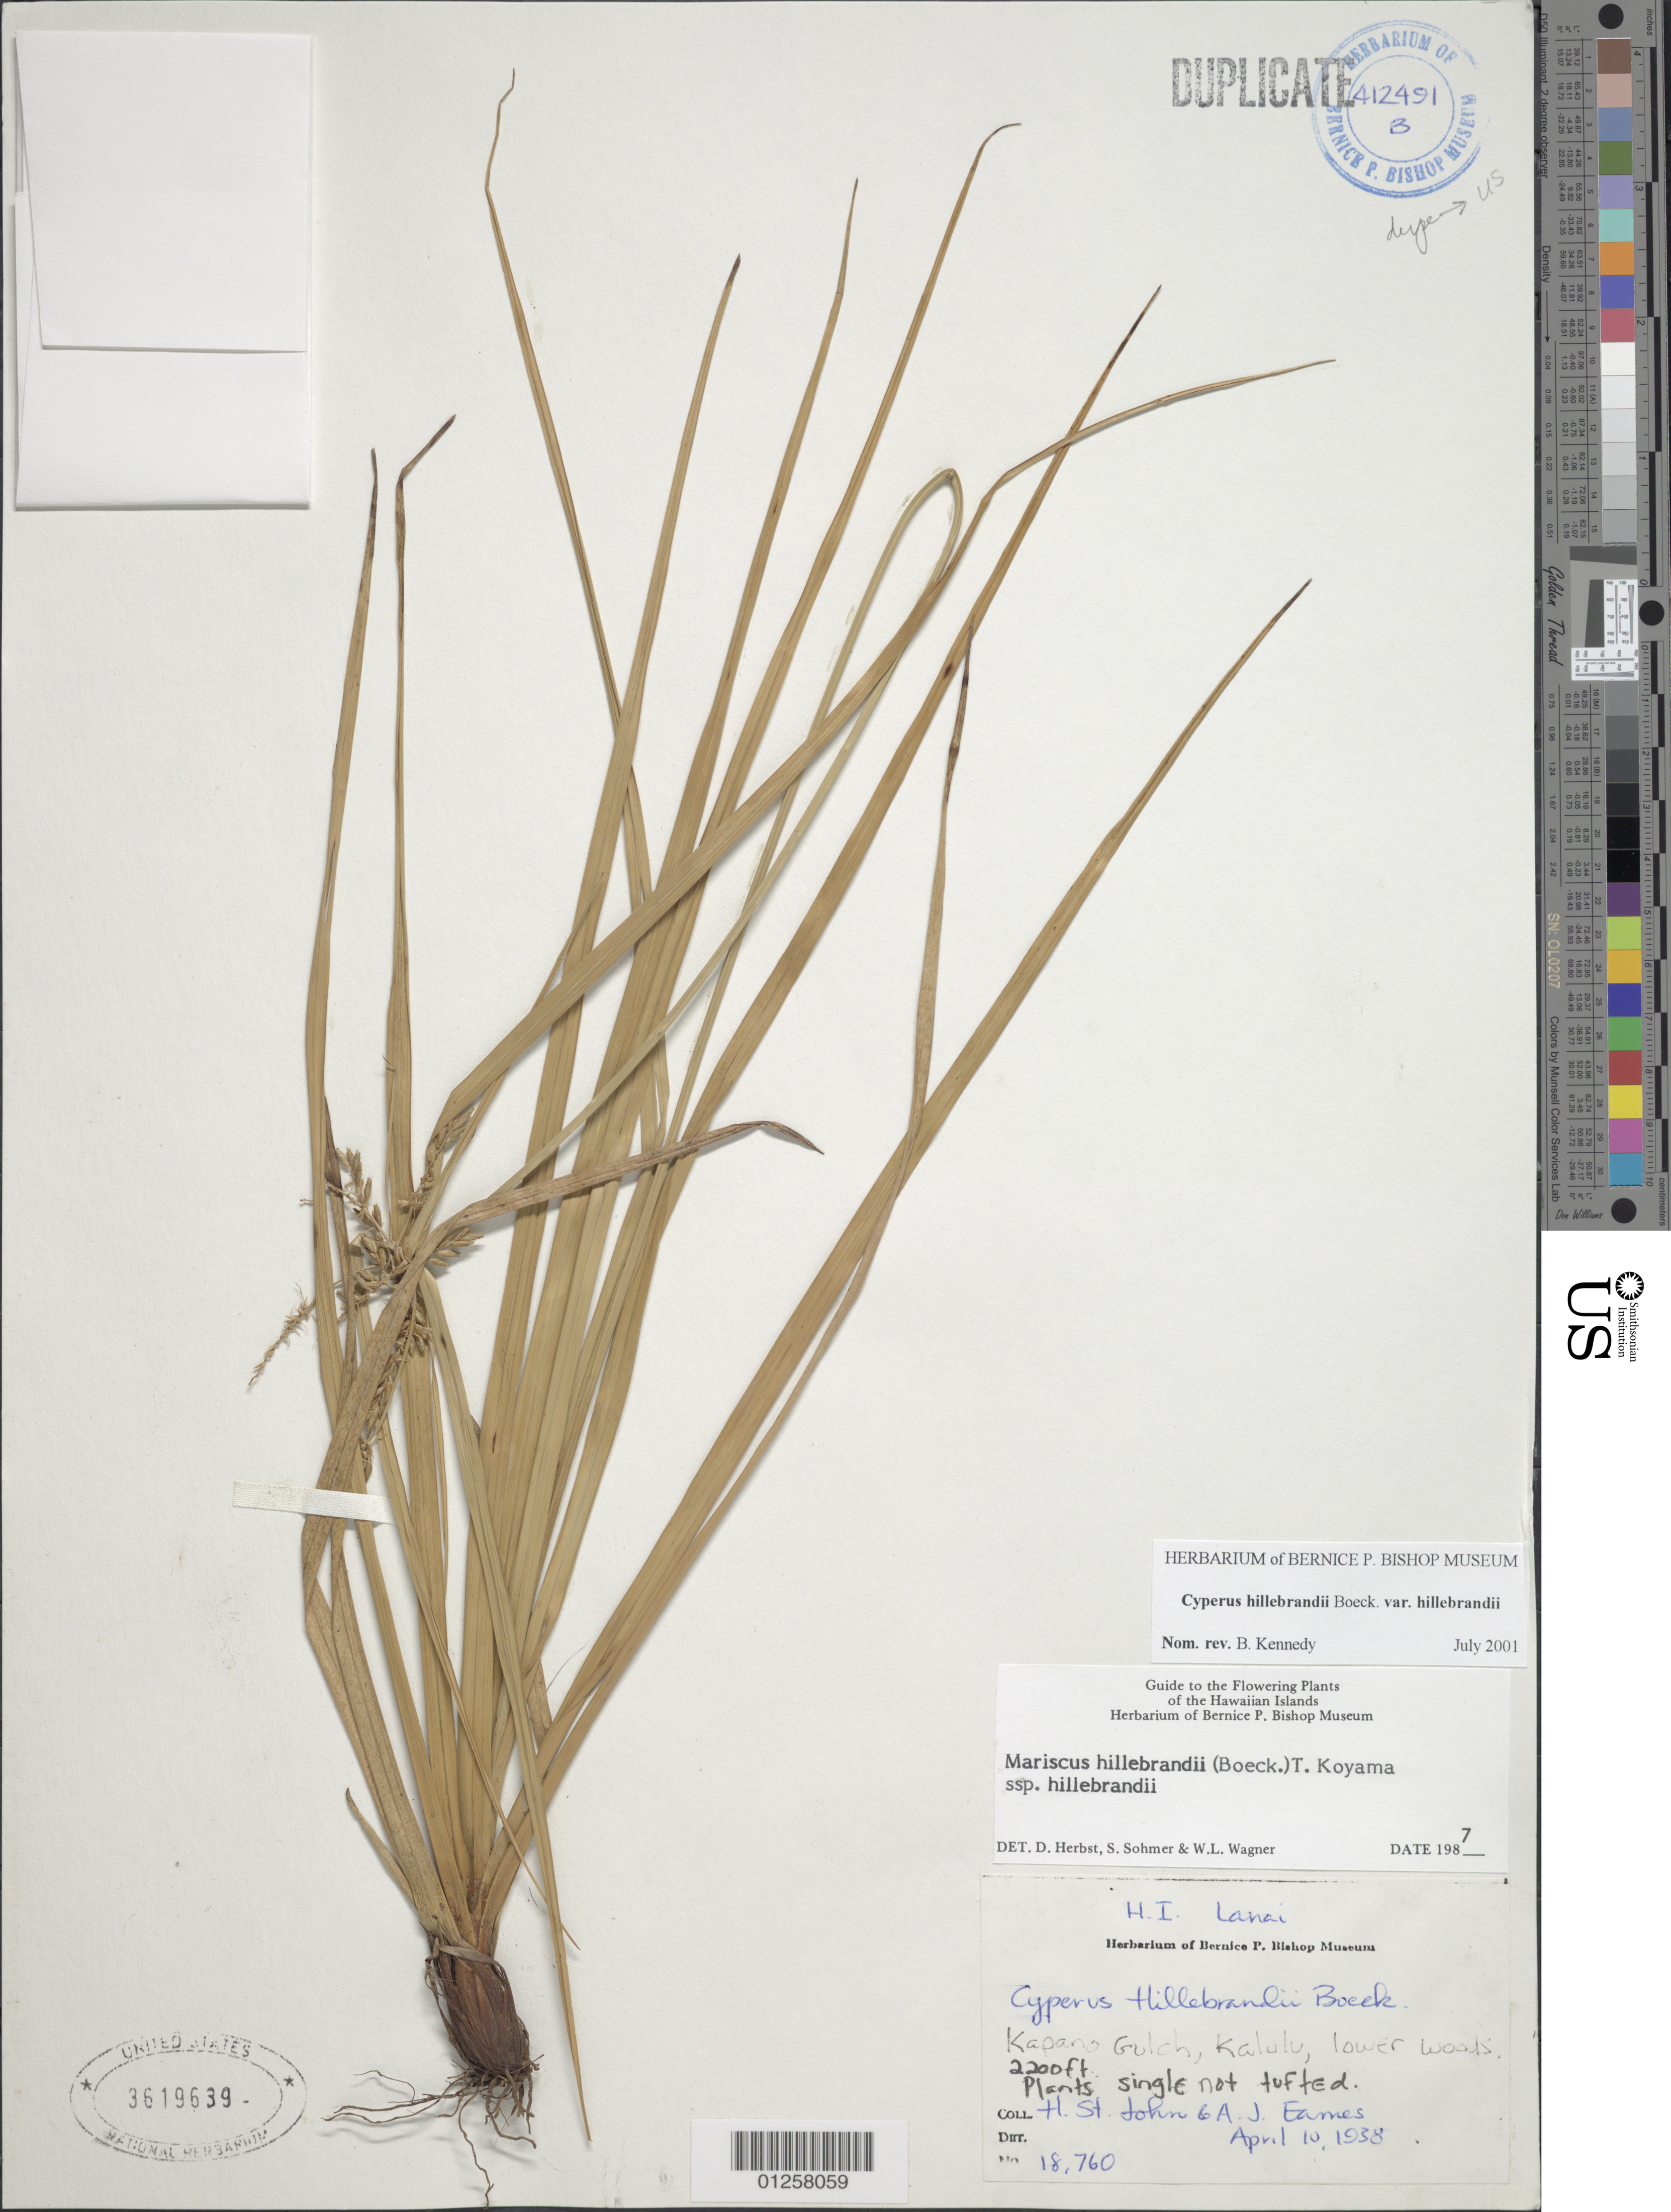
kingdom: Plantae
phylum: Tracheophyta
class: Liliopsida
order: Poales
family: Cyperaceae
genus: Cyperus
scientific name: Cyperus hillebrandii var. hillebrandii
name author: Boeckeler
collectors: H. St. John & A. J. Eames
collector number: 18760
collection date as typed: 15 Apr 1938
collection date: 1938-04-15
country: United States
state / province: Hawaii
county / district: Maui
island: Lana'i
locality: Kapano Gulch, Kalulu.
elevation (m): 671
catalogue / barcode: US 3619639